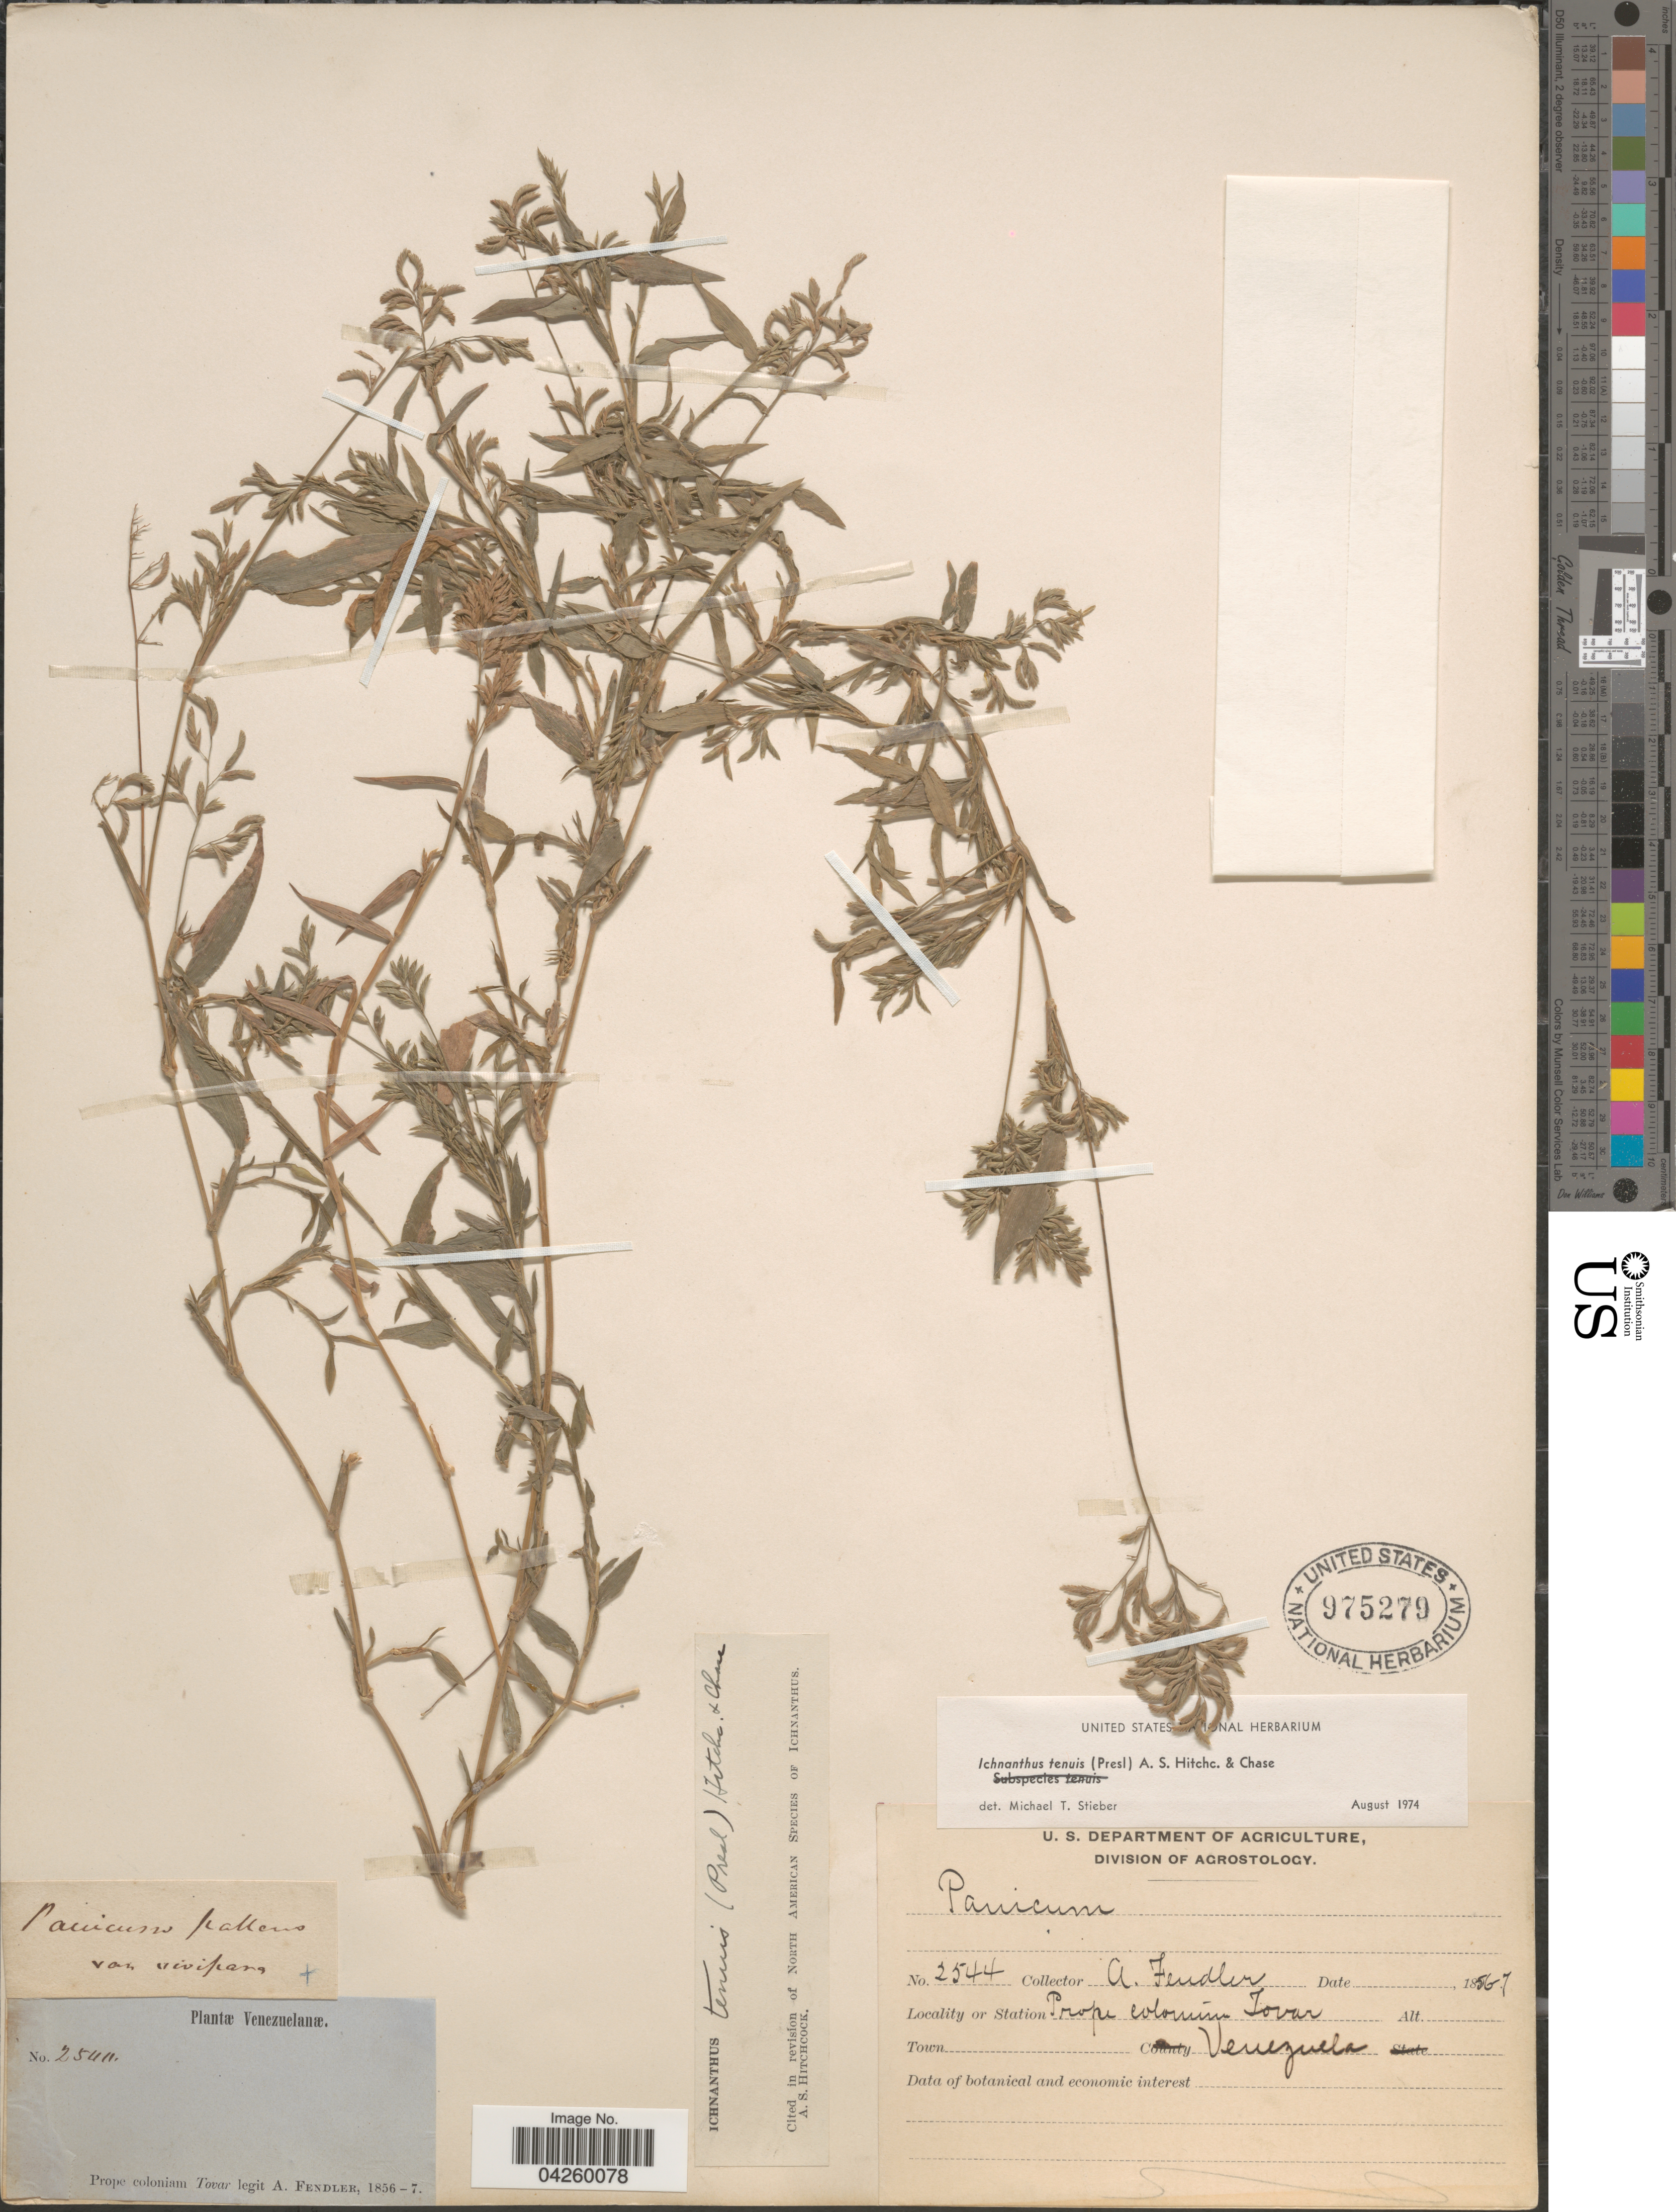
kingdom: Plantae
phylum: Tracheophyta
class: Liliopsida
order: Poales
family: Poaceae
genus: Ichnanthus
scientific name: Ichnanthus tenuis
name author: (J. Presl) Hitchc. & Chase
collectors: A. Fendler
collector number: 2544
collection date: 1857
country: Venezuela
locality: Prope colonia Tovar.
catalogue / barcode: US 975279